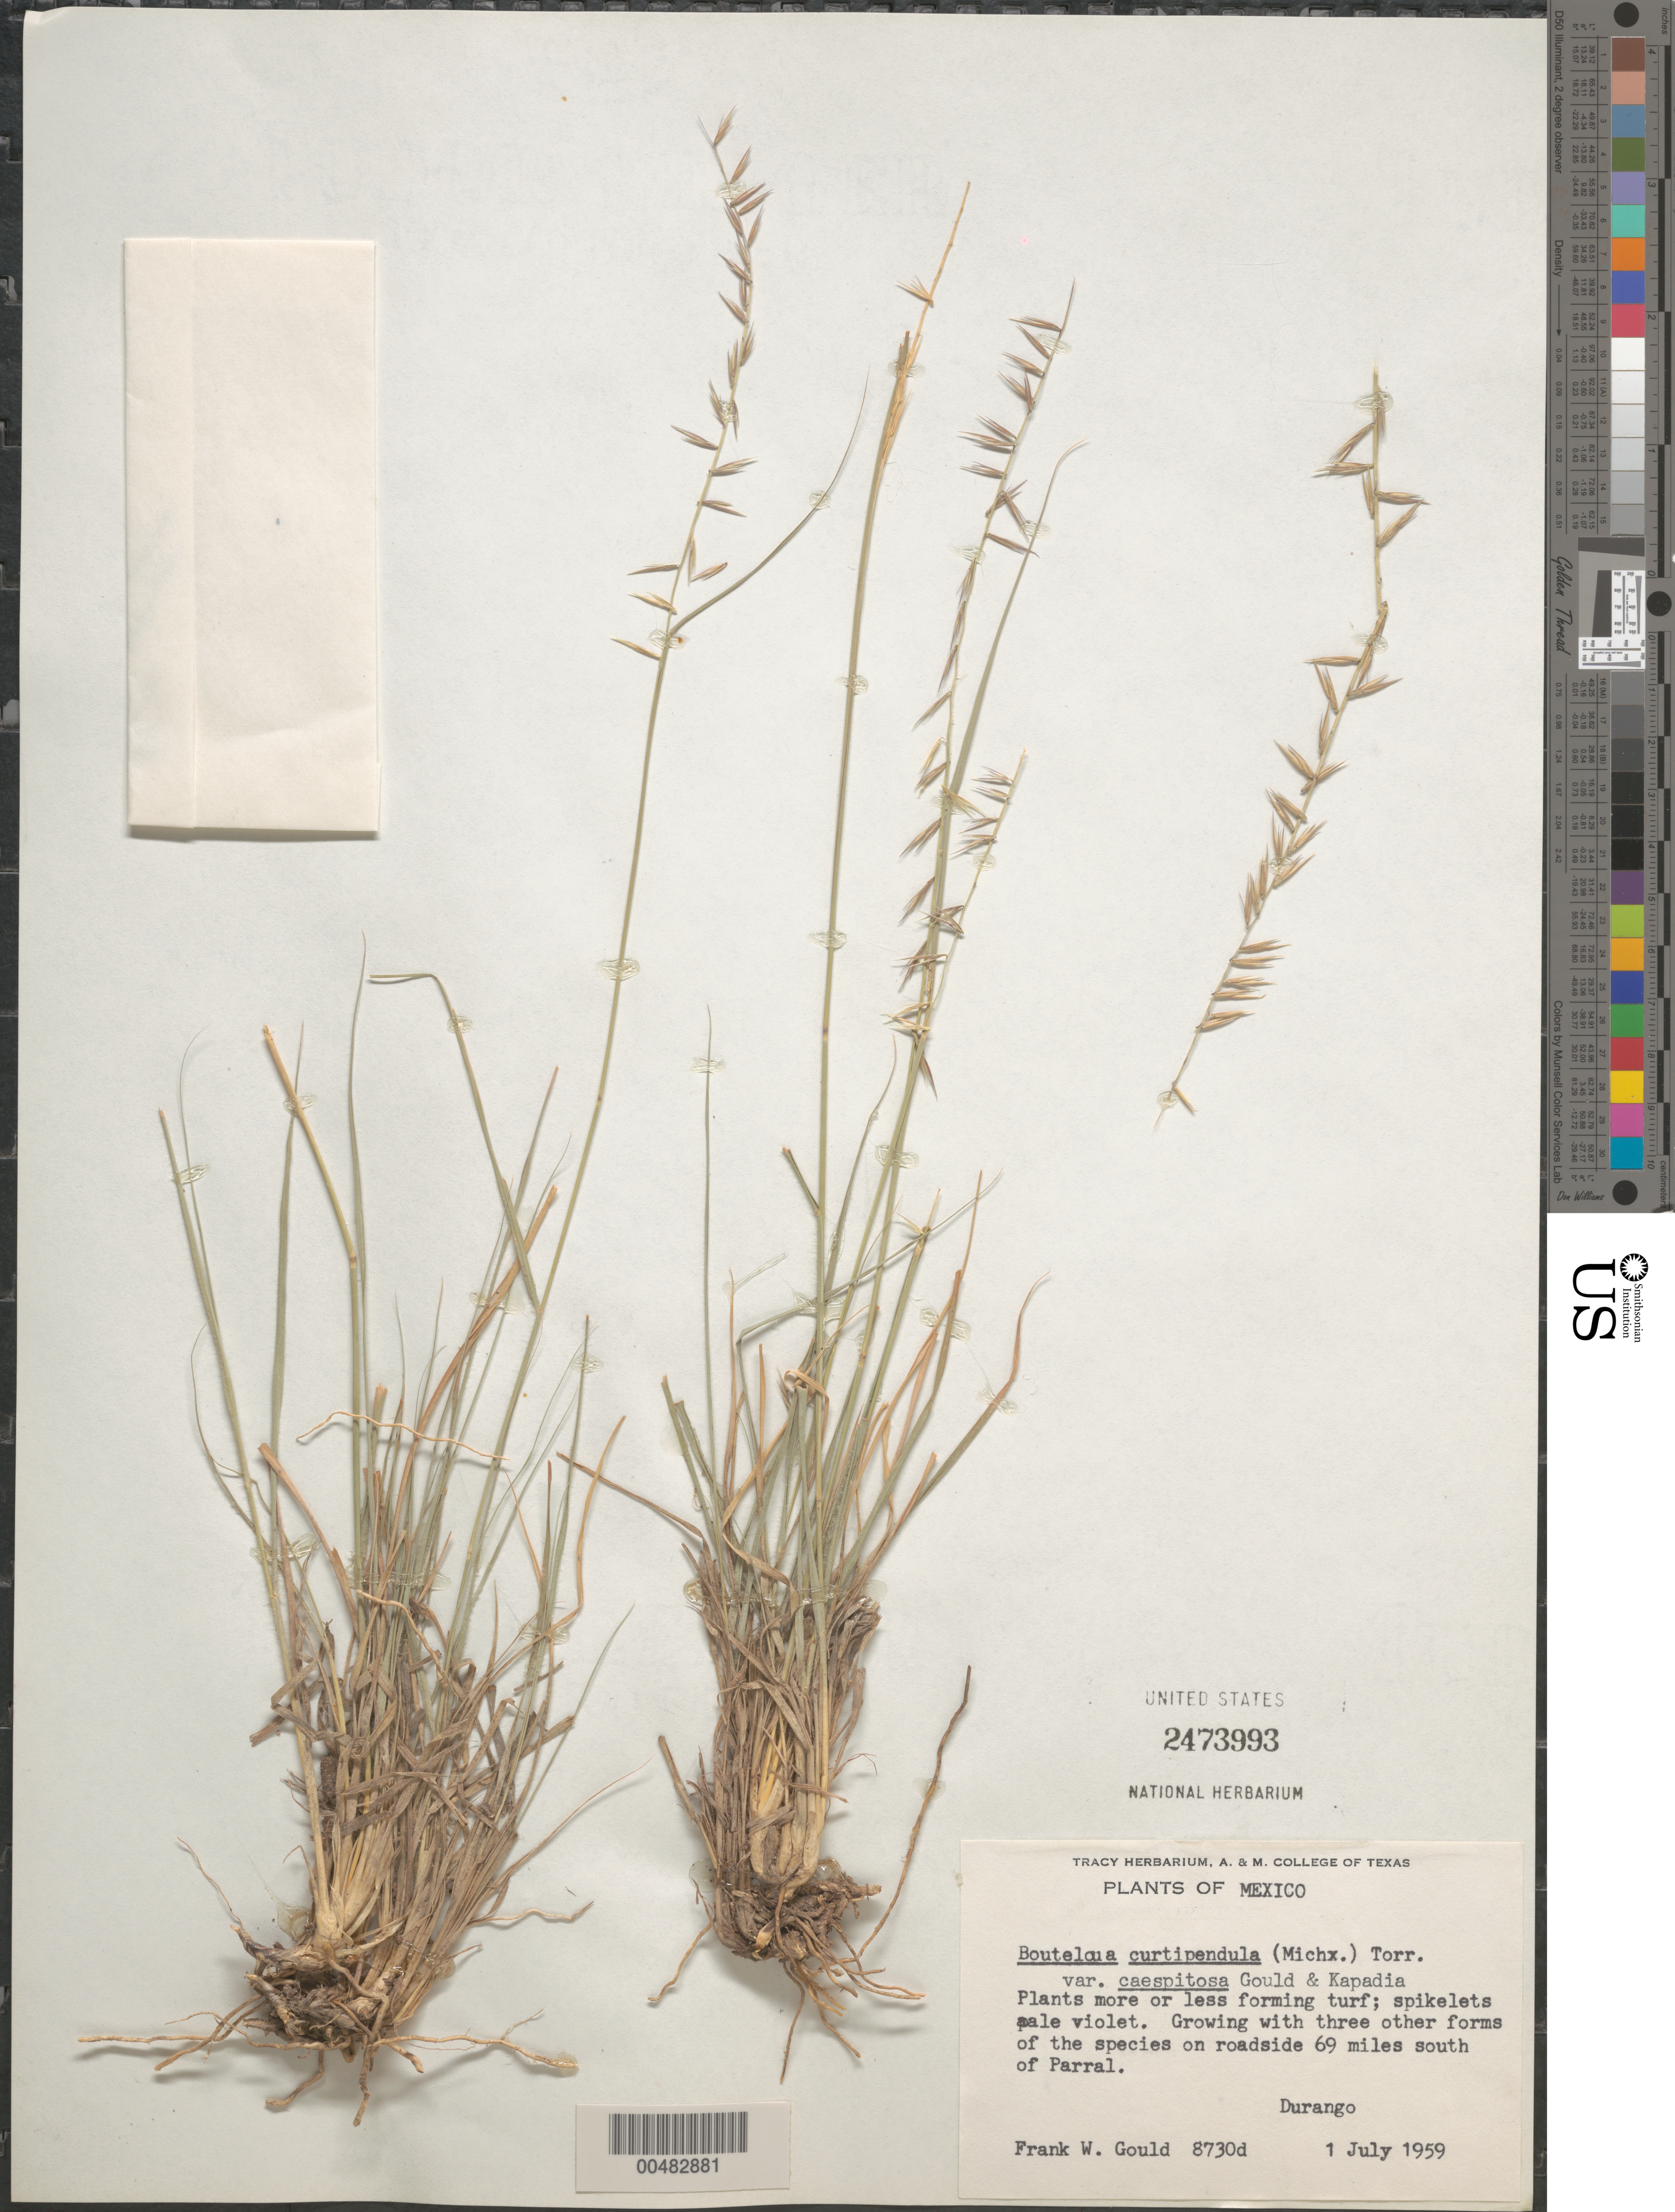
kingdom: Plantae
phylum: Tracheophyta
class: Liliopsida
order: Poales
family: Poaceae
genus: Bouteloua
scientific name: Bouteloua curtipendula var. caespitosa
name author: Gould & Kapadia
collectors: F. W. Gould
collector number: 8730d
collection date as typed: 1 Jul 1959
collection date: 1959-07-01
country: Mexico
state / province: Durango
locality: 69 mi S of Parral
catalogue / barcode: US 2473993